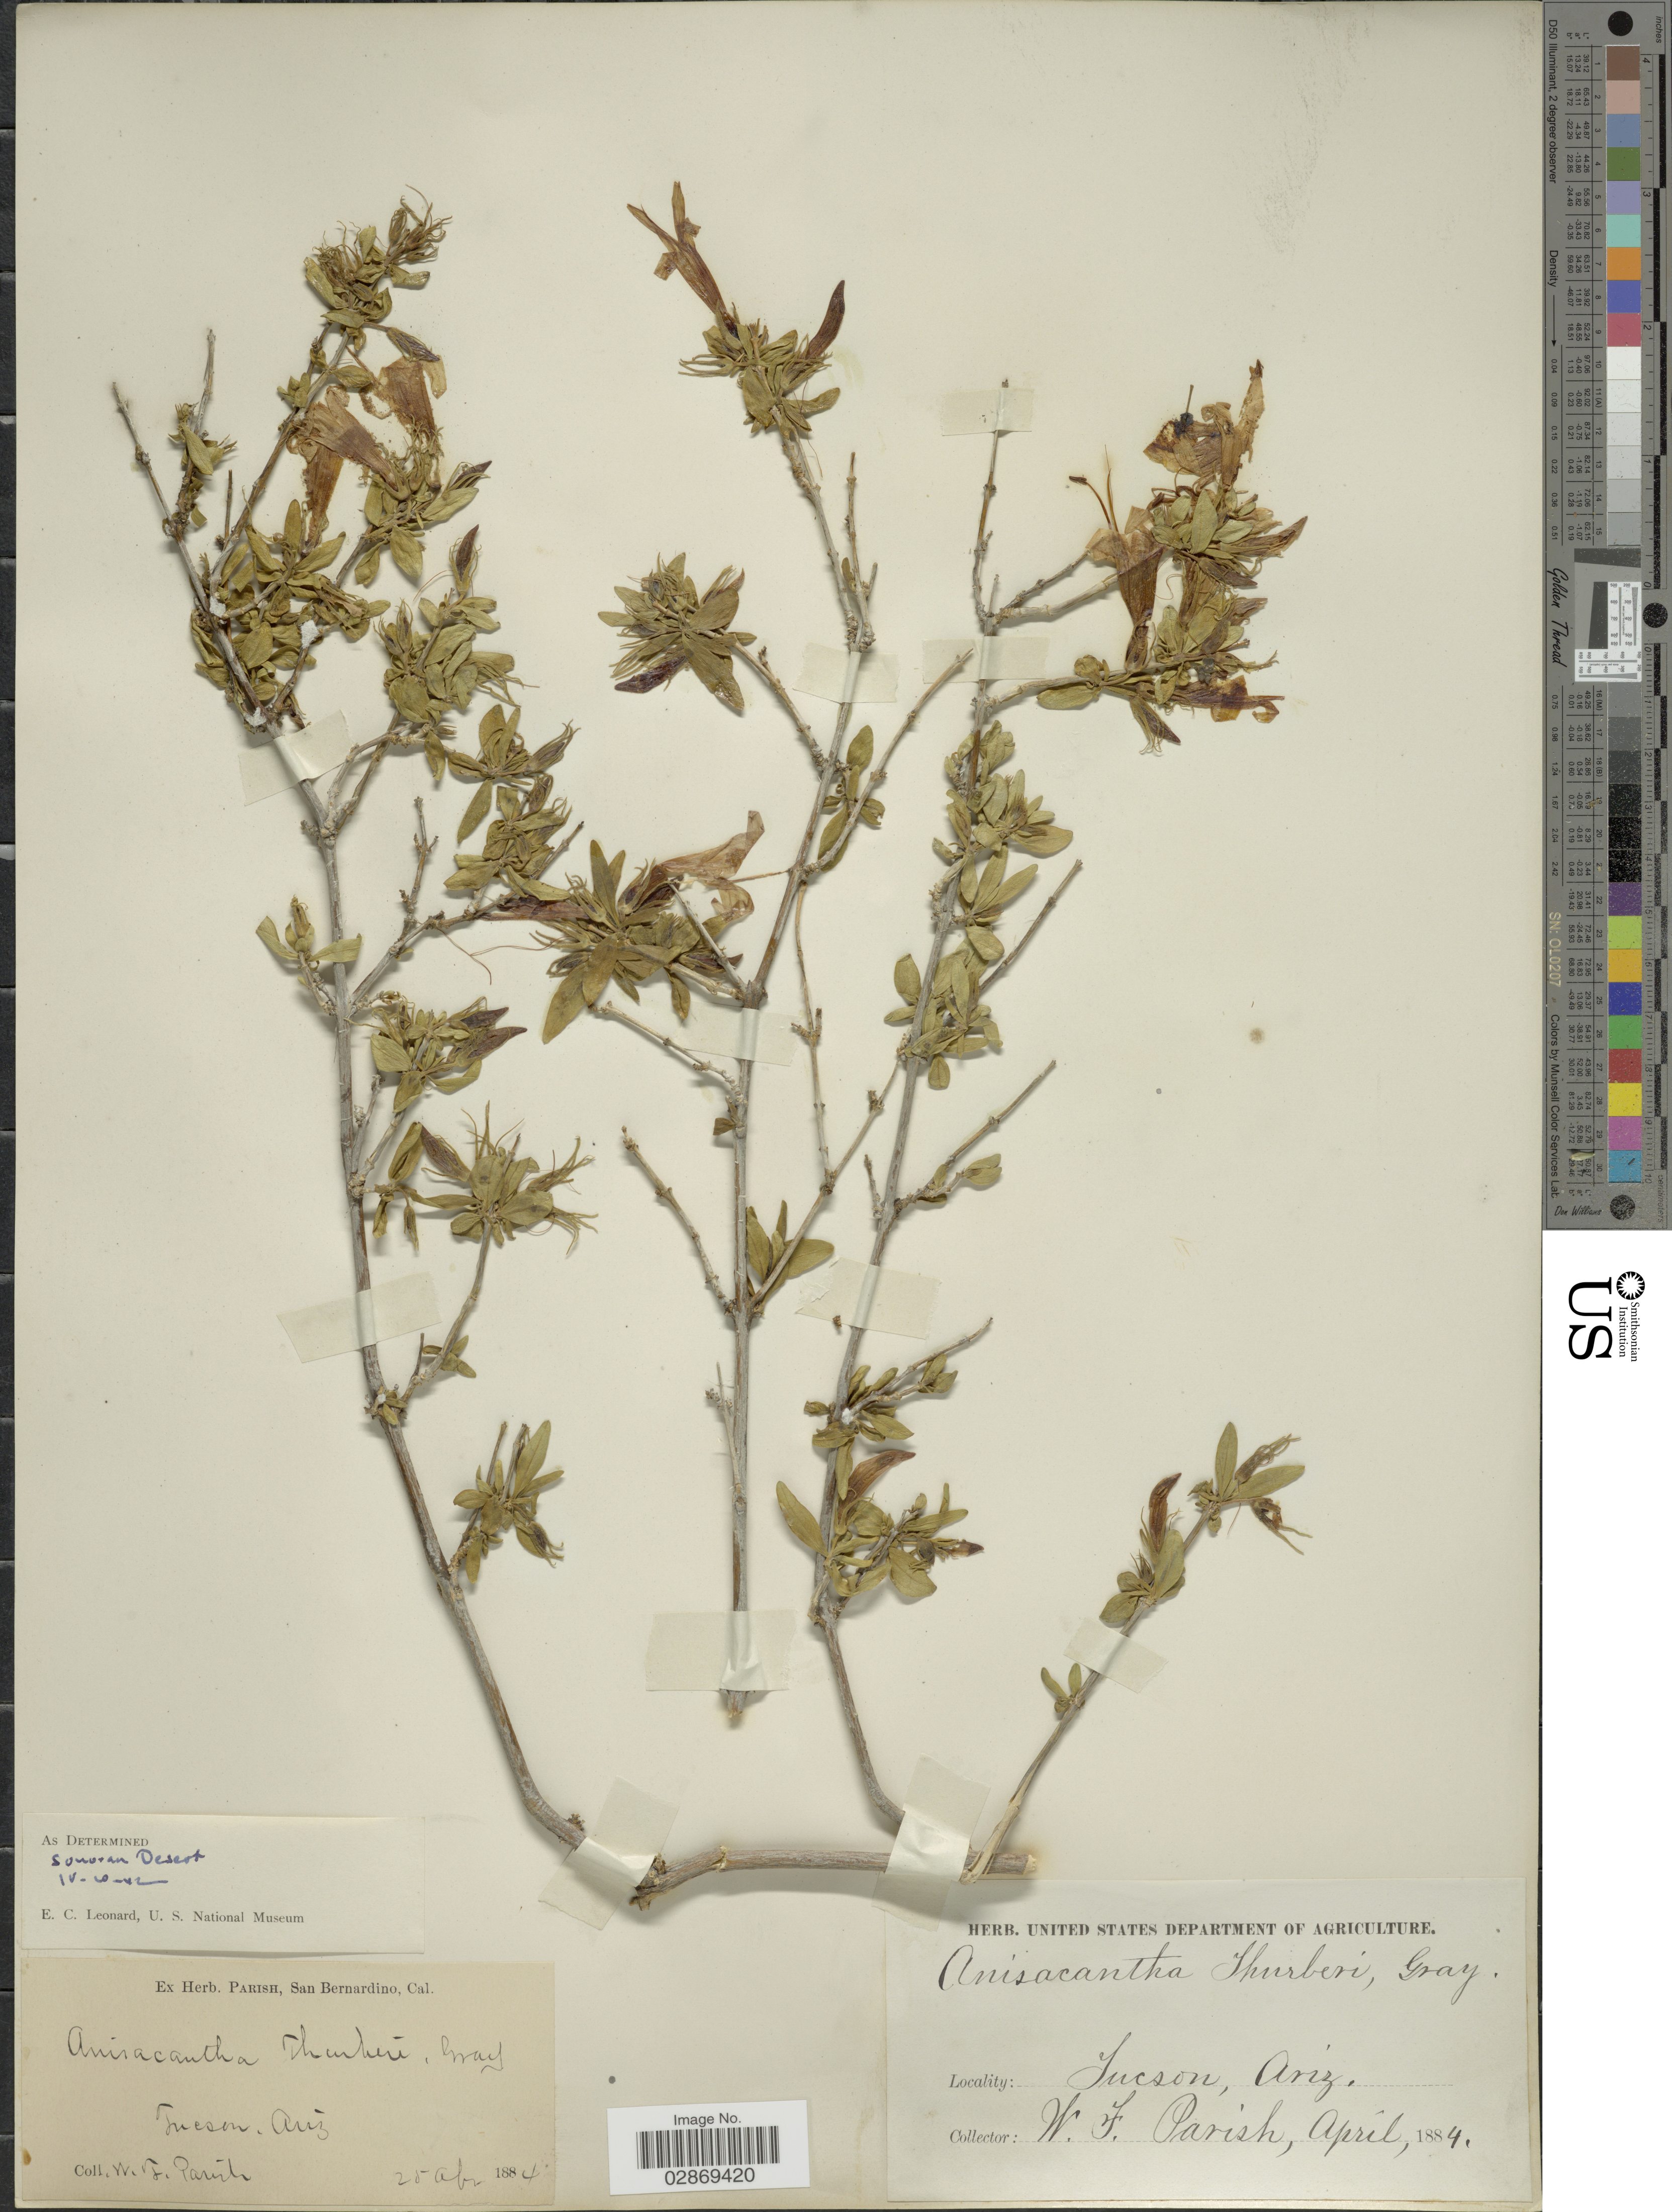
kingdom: Plantae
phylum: Tracheophyta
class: Magnoliopsida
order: Lamiales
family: Acanthaceae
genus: Anisacanthus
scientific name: Anisacanthus thurberi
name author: (Torr.) A. Gray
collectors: W. F. Parish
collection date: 1884-04-25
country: United States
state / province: Arizona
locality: Tucson, Ariz.